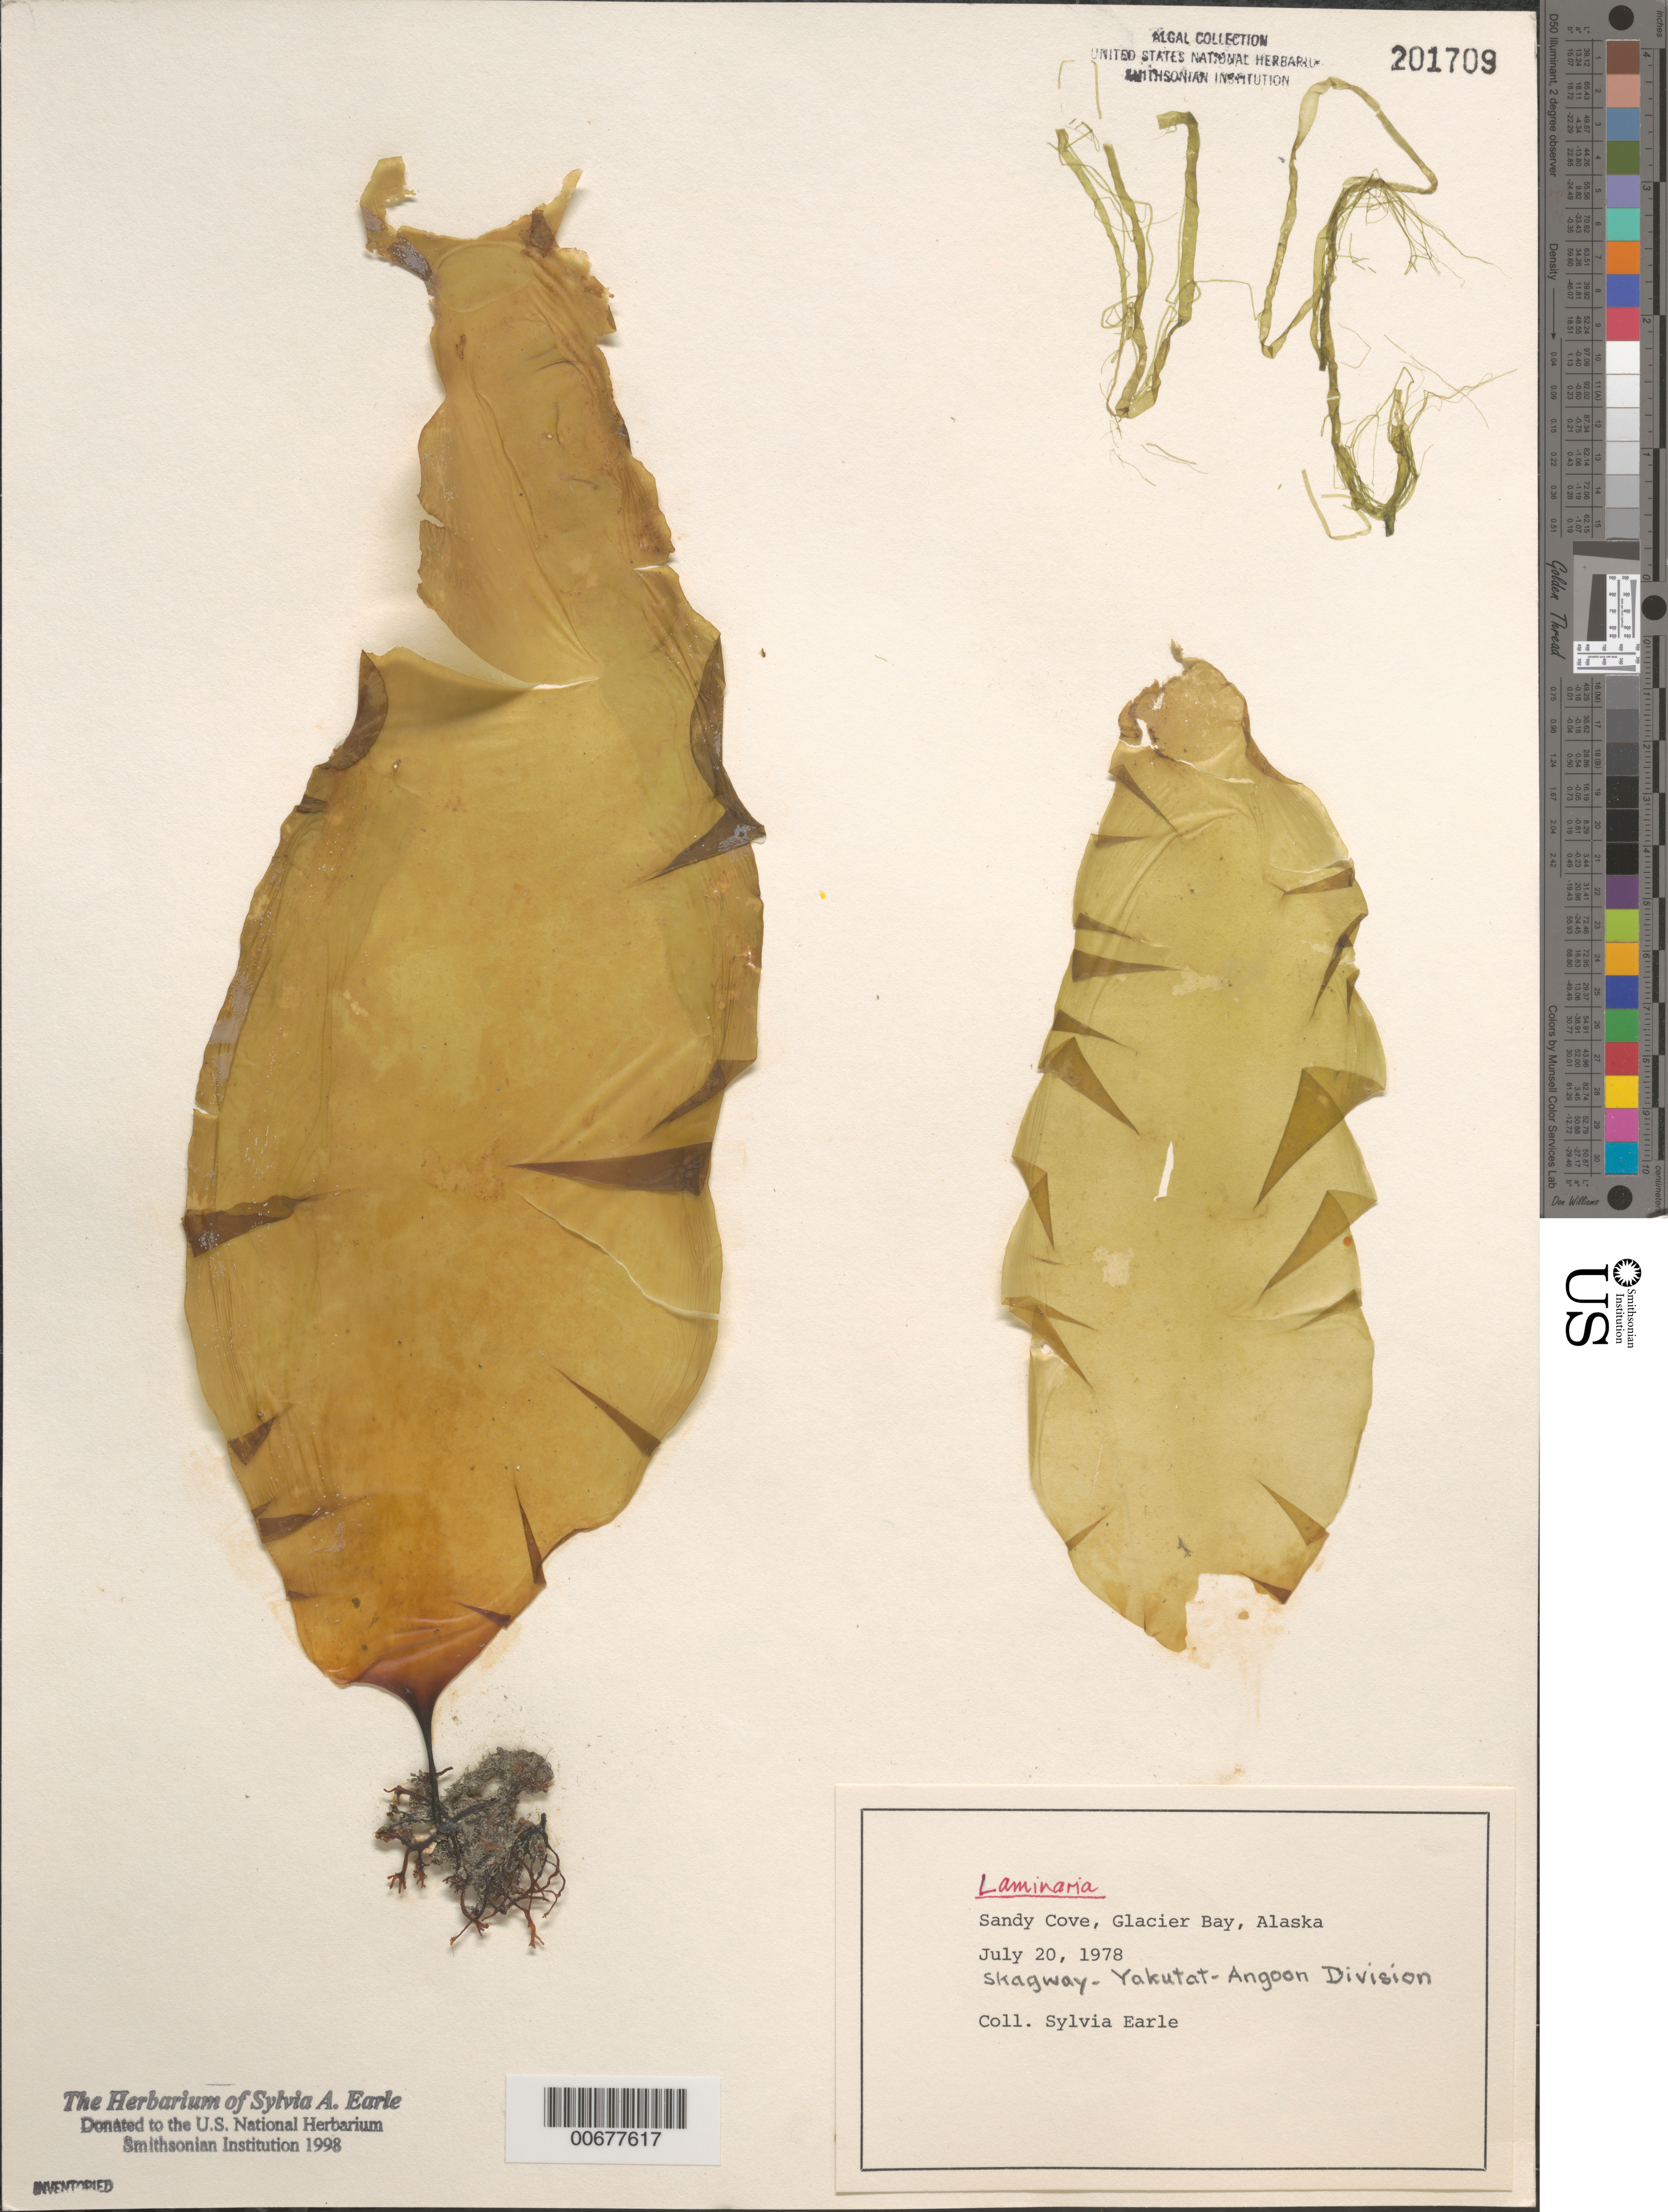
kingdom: Chromista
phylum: Ochrophyta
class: Phaeophyceae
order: Laminariales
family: Laminariaceae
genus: Laminaria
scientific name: Laminaria sp.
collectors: S. A. Earle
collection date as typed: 20 Jul 1978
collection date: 1978-07-20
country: United States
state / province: Alaska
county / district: Skagway-Yakutat-Angoon Division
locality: Sandy Cove, Glacier Bay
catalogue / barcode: US 201709